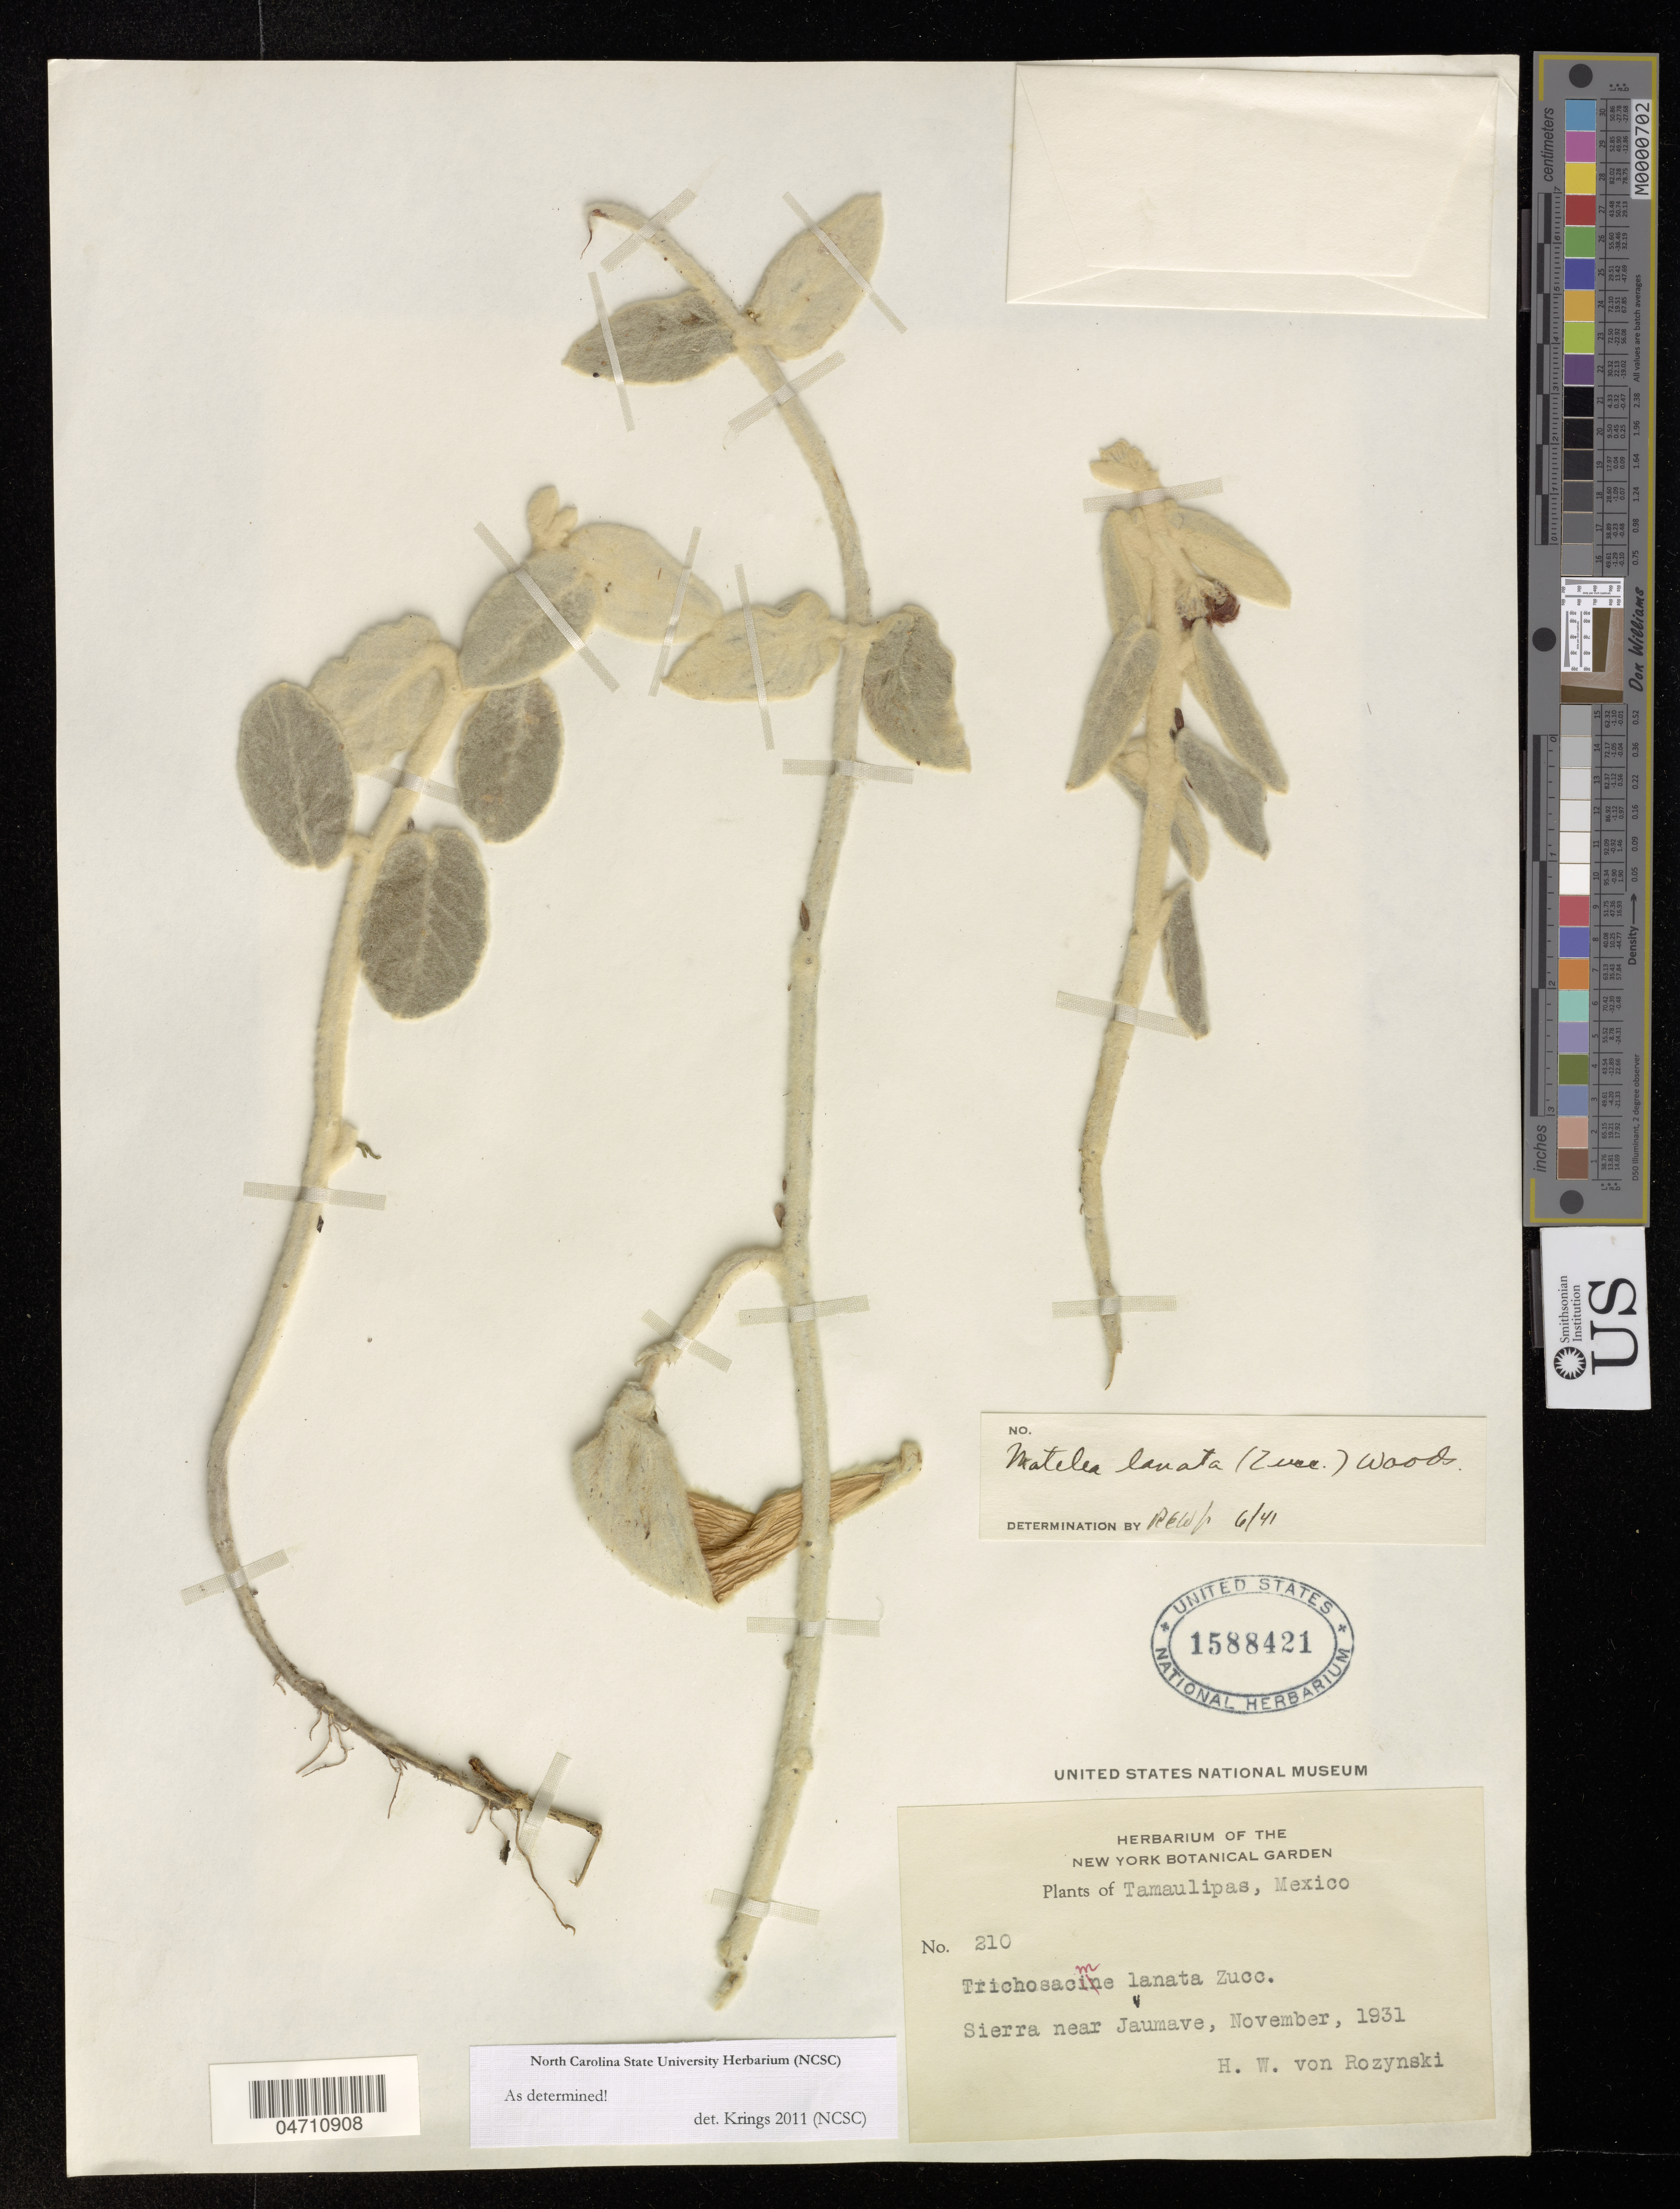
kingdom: Plantae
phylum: Tracheophyta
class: Magnoliopsida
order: Gentianales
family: Apocynaceae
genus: Matelea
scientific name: Matelea lanata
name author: (Zucc.) Woodson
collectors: Rozynski, H. W. von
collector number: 210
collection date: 1931-11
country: Mexico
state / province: Tamaulipas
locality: Sierra near Jaumave.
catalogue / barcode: US 1588421